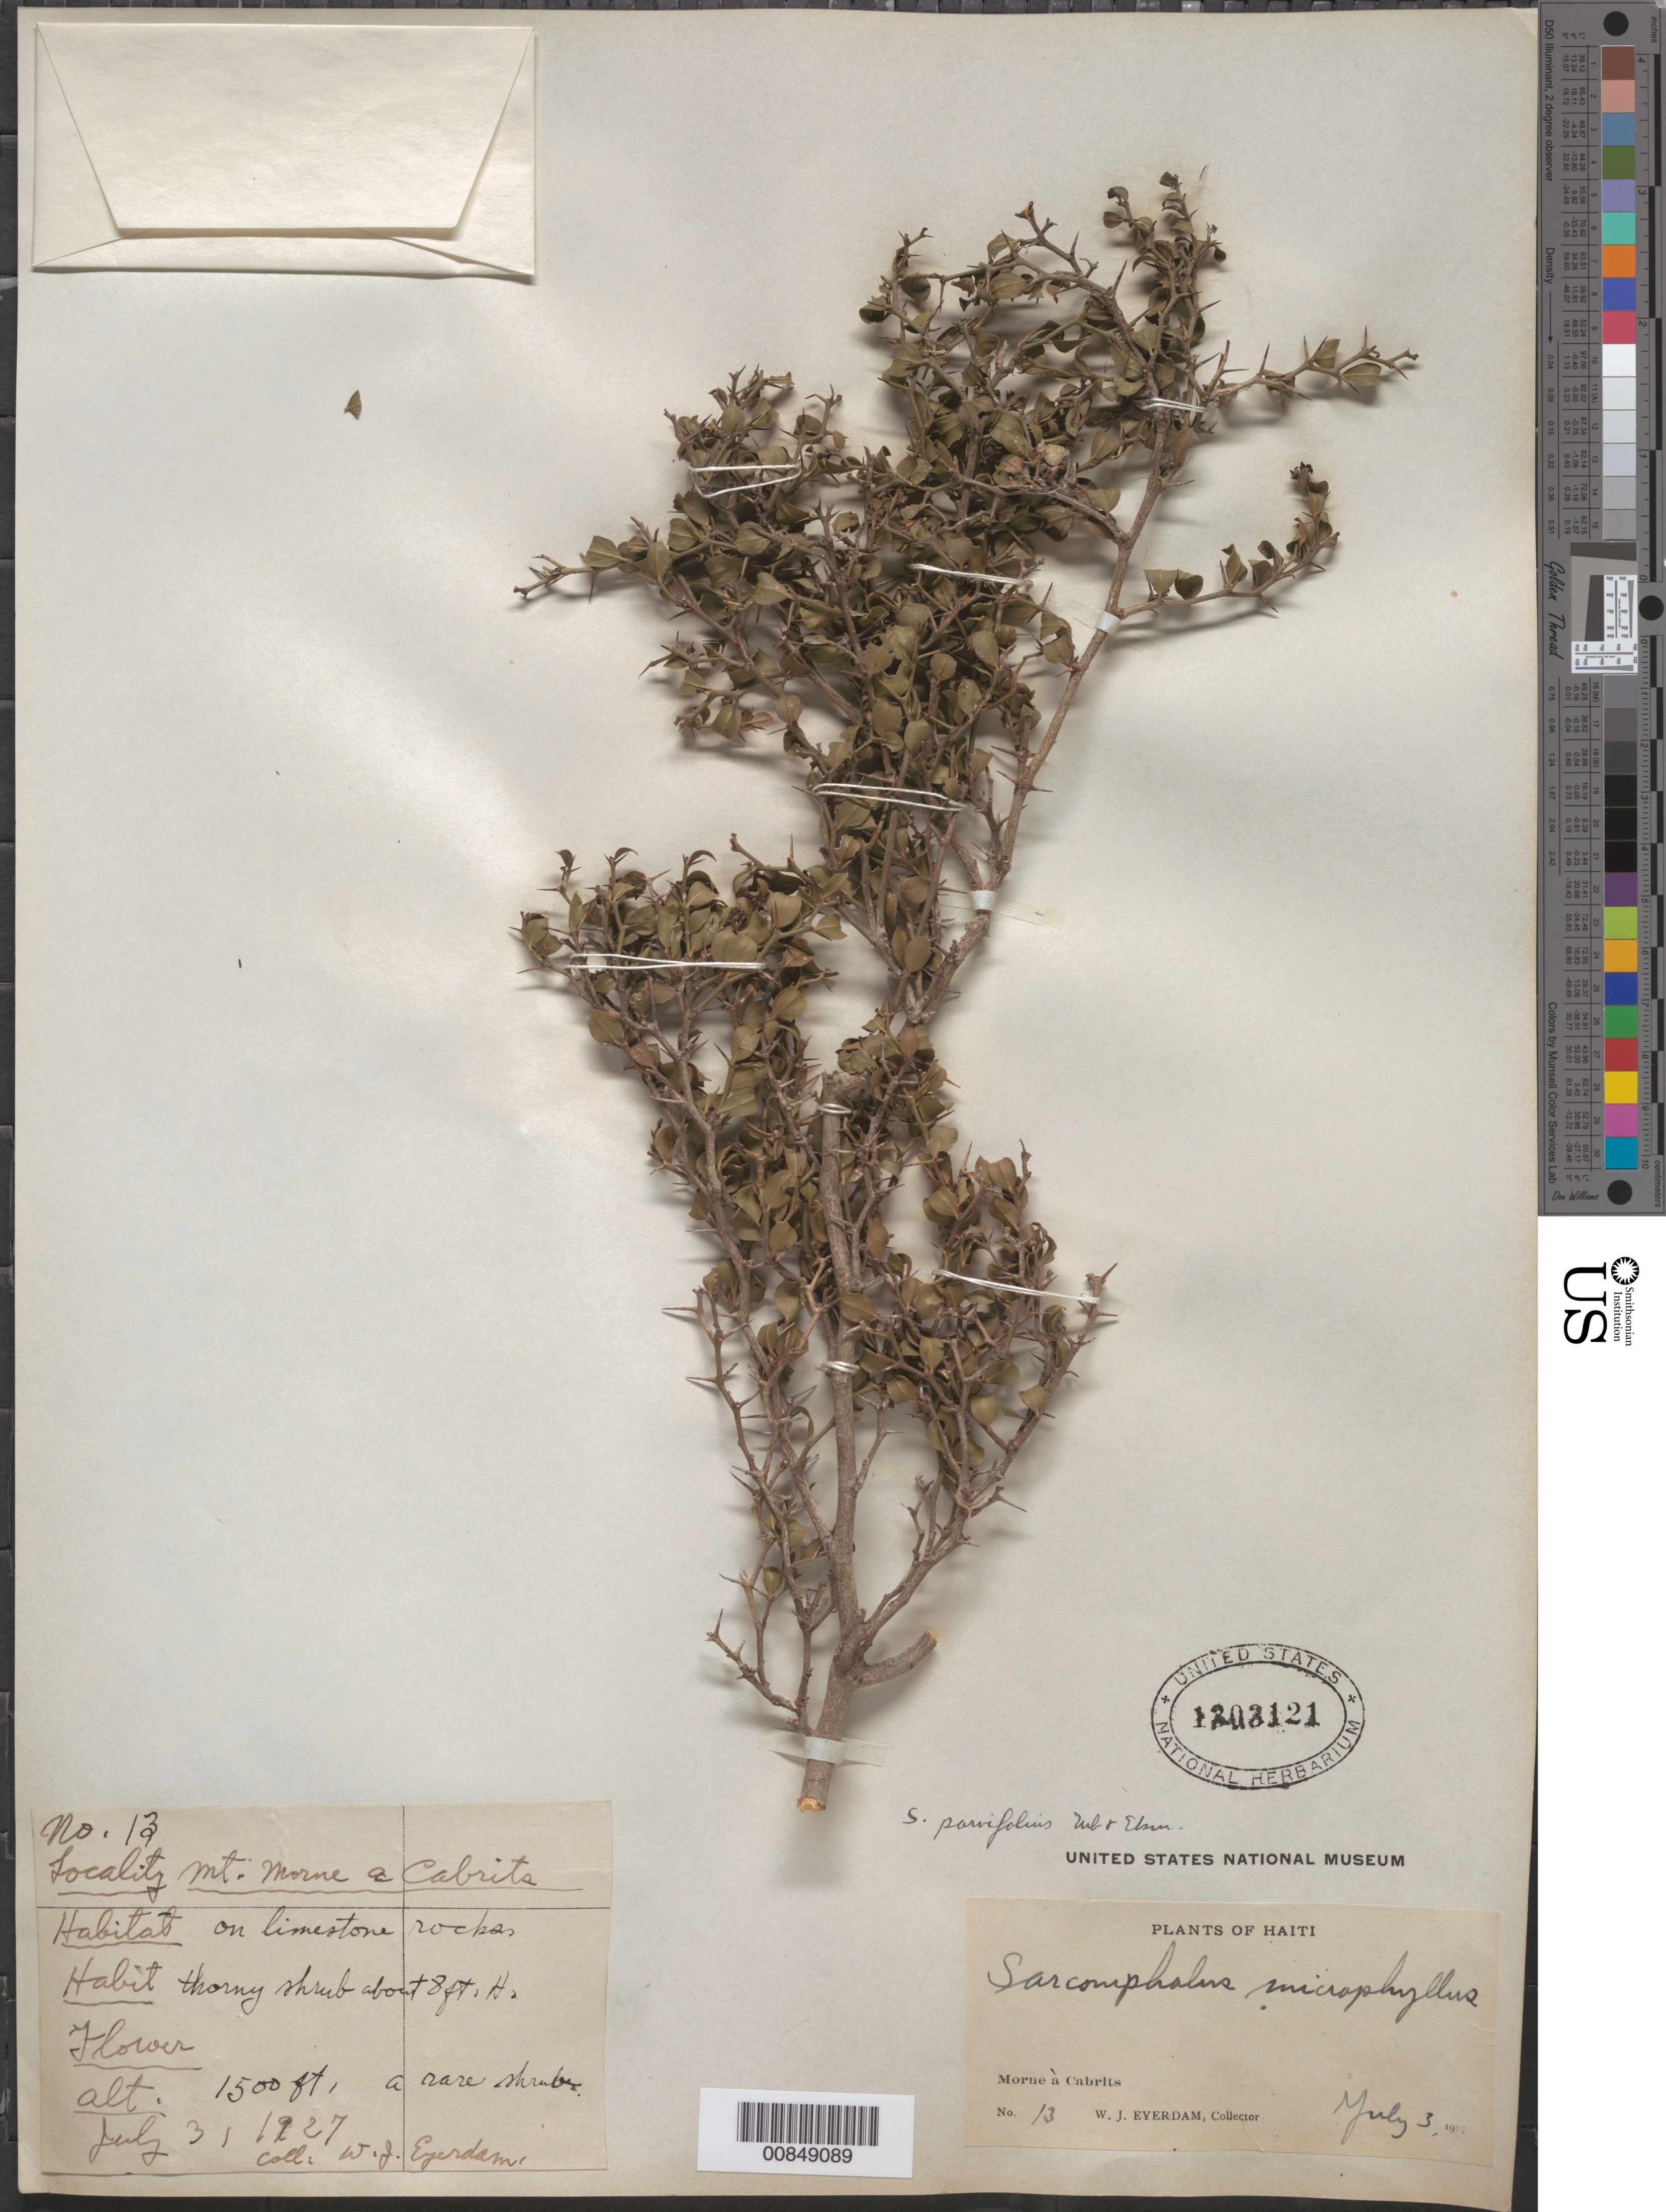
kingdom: Plantae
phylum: Tracheophyta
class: Magnoliopsida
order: Rosales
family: Rhamnaceae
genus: Sarcomphalus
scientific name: Sarcomphalus parvifolius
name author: Urb. & Ekman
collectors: W. Everdam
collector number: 13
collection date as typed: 03 Jul 1922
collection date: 1922-07-03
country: Haiti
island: Hispaniola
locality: Mt. Morne à Cabrits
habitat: On limestone rocks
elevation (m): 457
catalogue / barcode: US 1203121